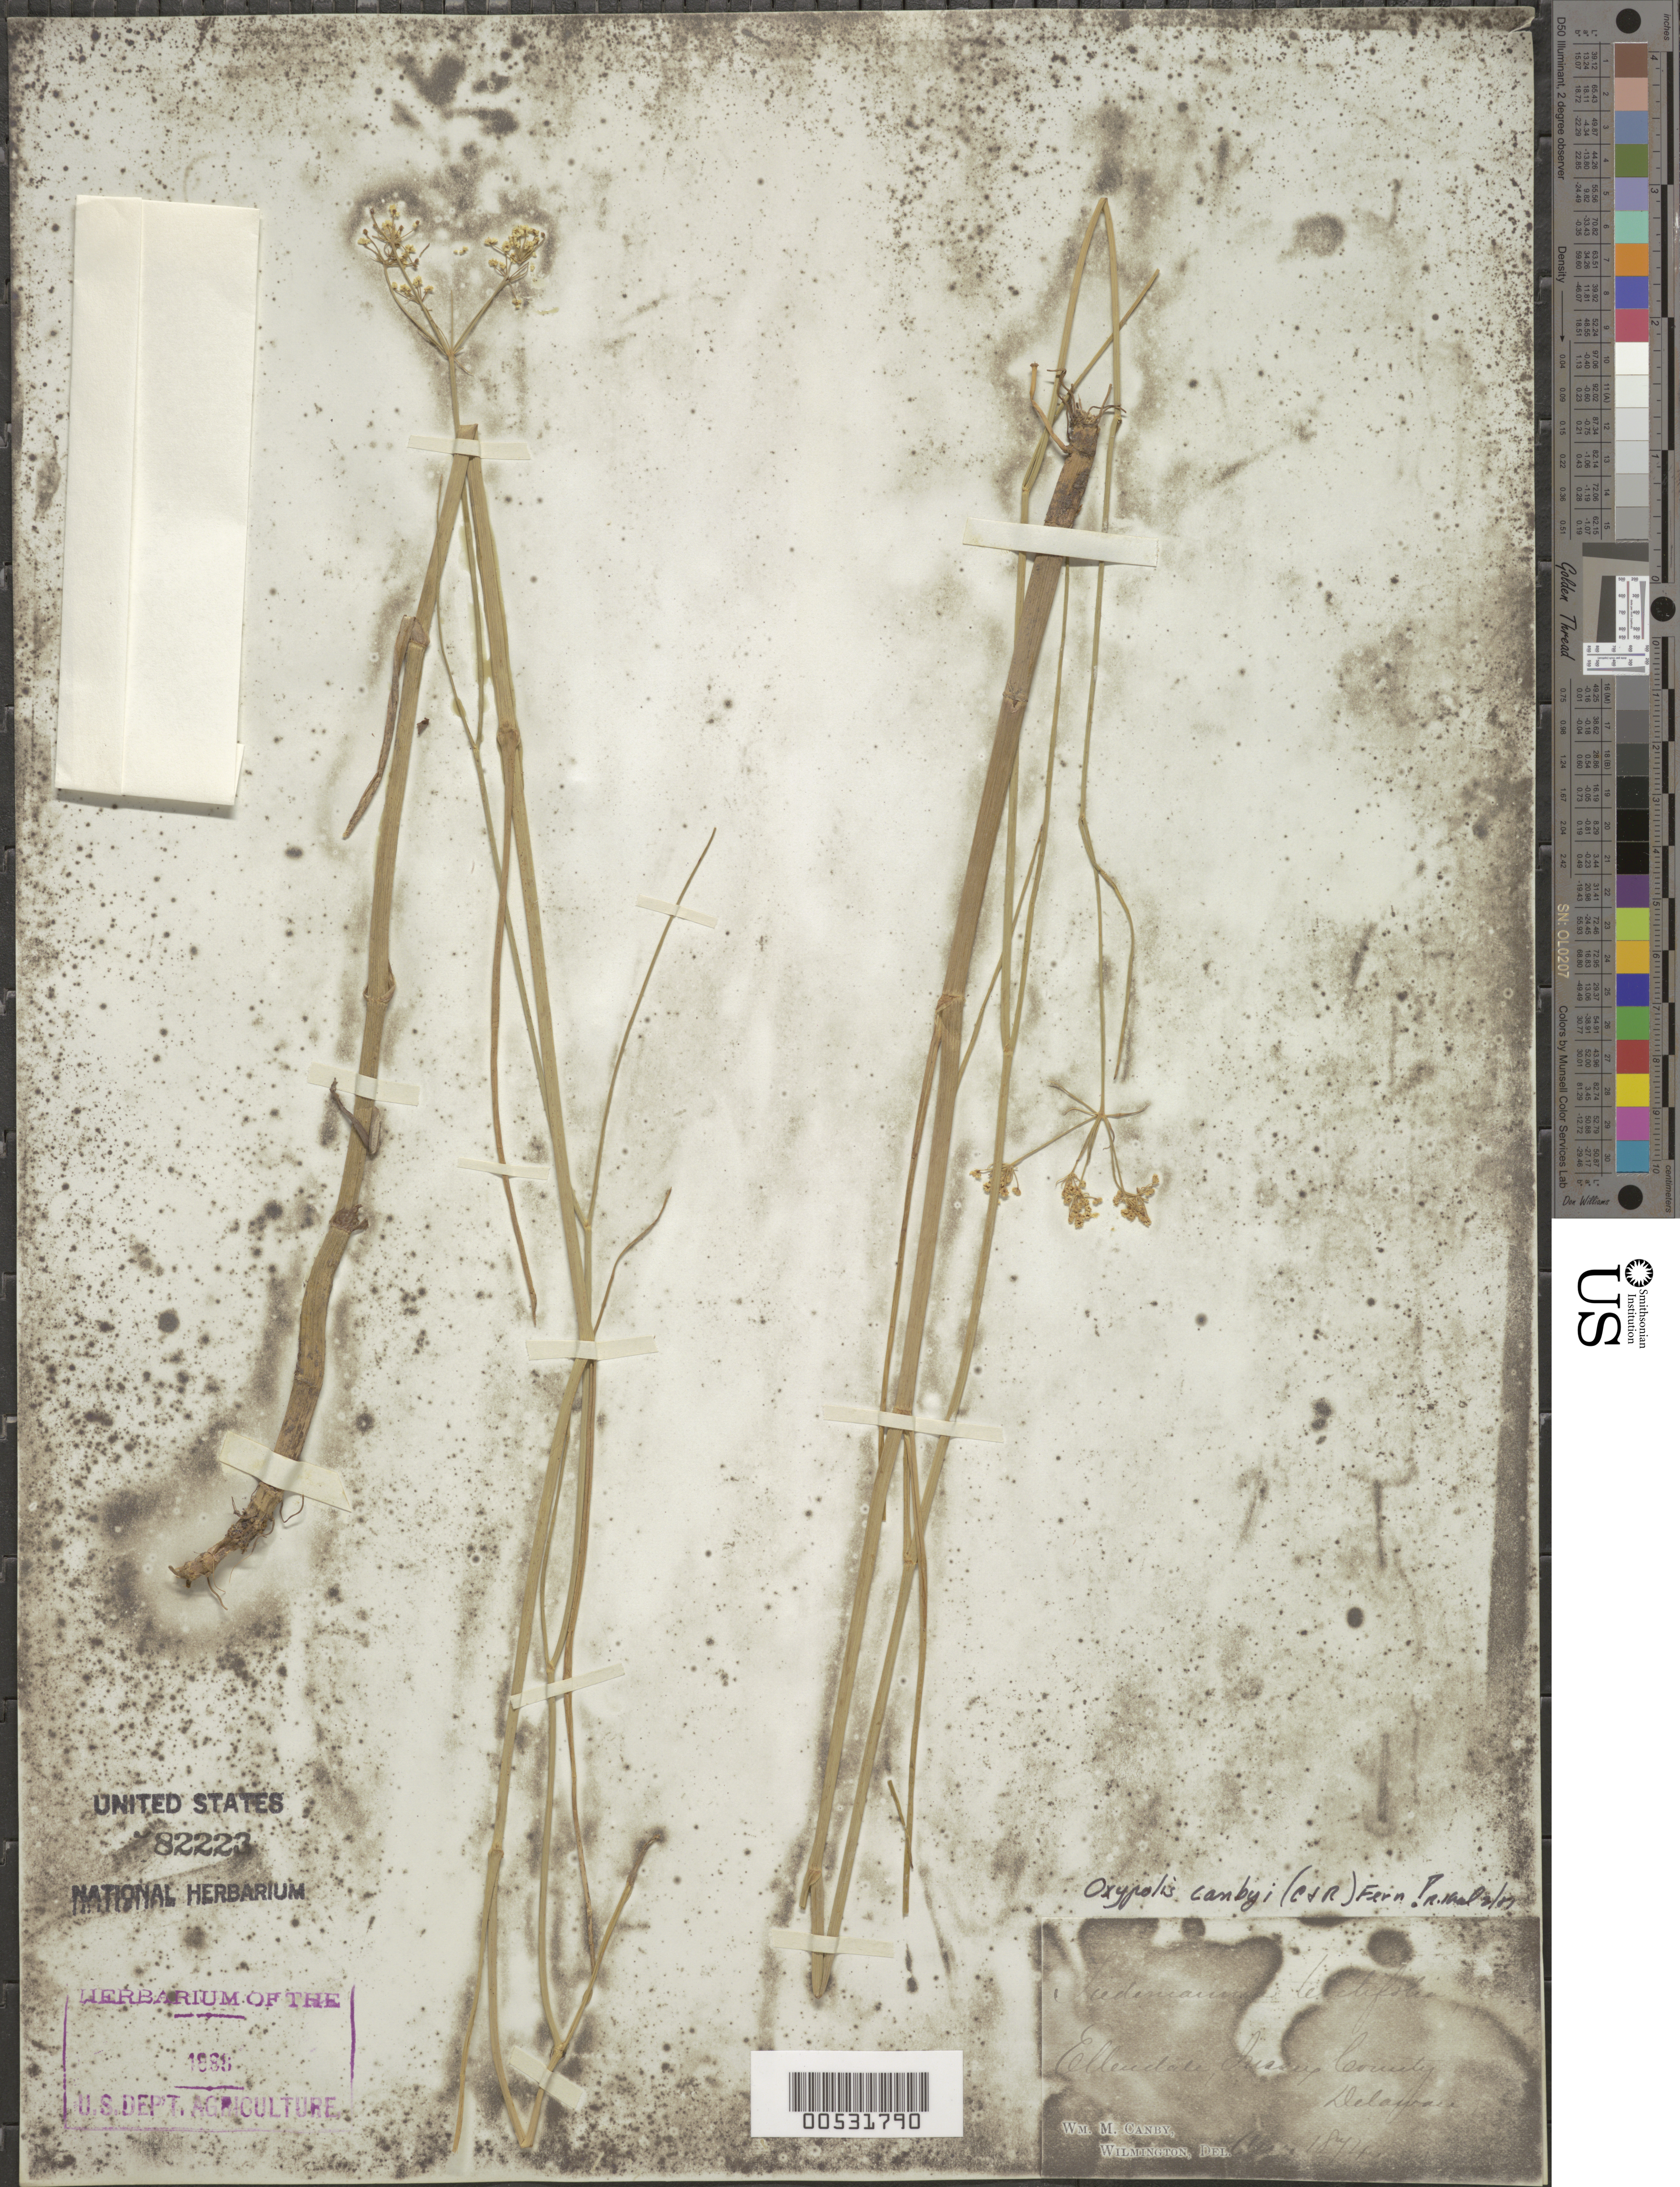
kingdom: Plantae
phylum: Tracheophyta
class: Magnoliopsida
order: Apiales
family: Apiaceae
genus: Oxypolis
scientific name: Oxypolis canbyi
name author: (J.M. Coult. & Rose) Fernald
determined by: Kral, Robert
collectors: W. M. Canby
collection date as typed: Aug 1874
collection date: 1874-08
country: United States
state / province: Delaware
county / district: Sussex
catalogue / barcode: US 82223